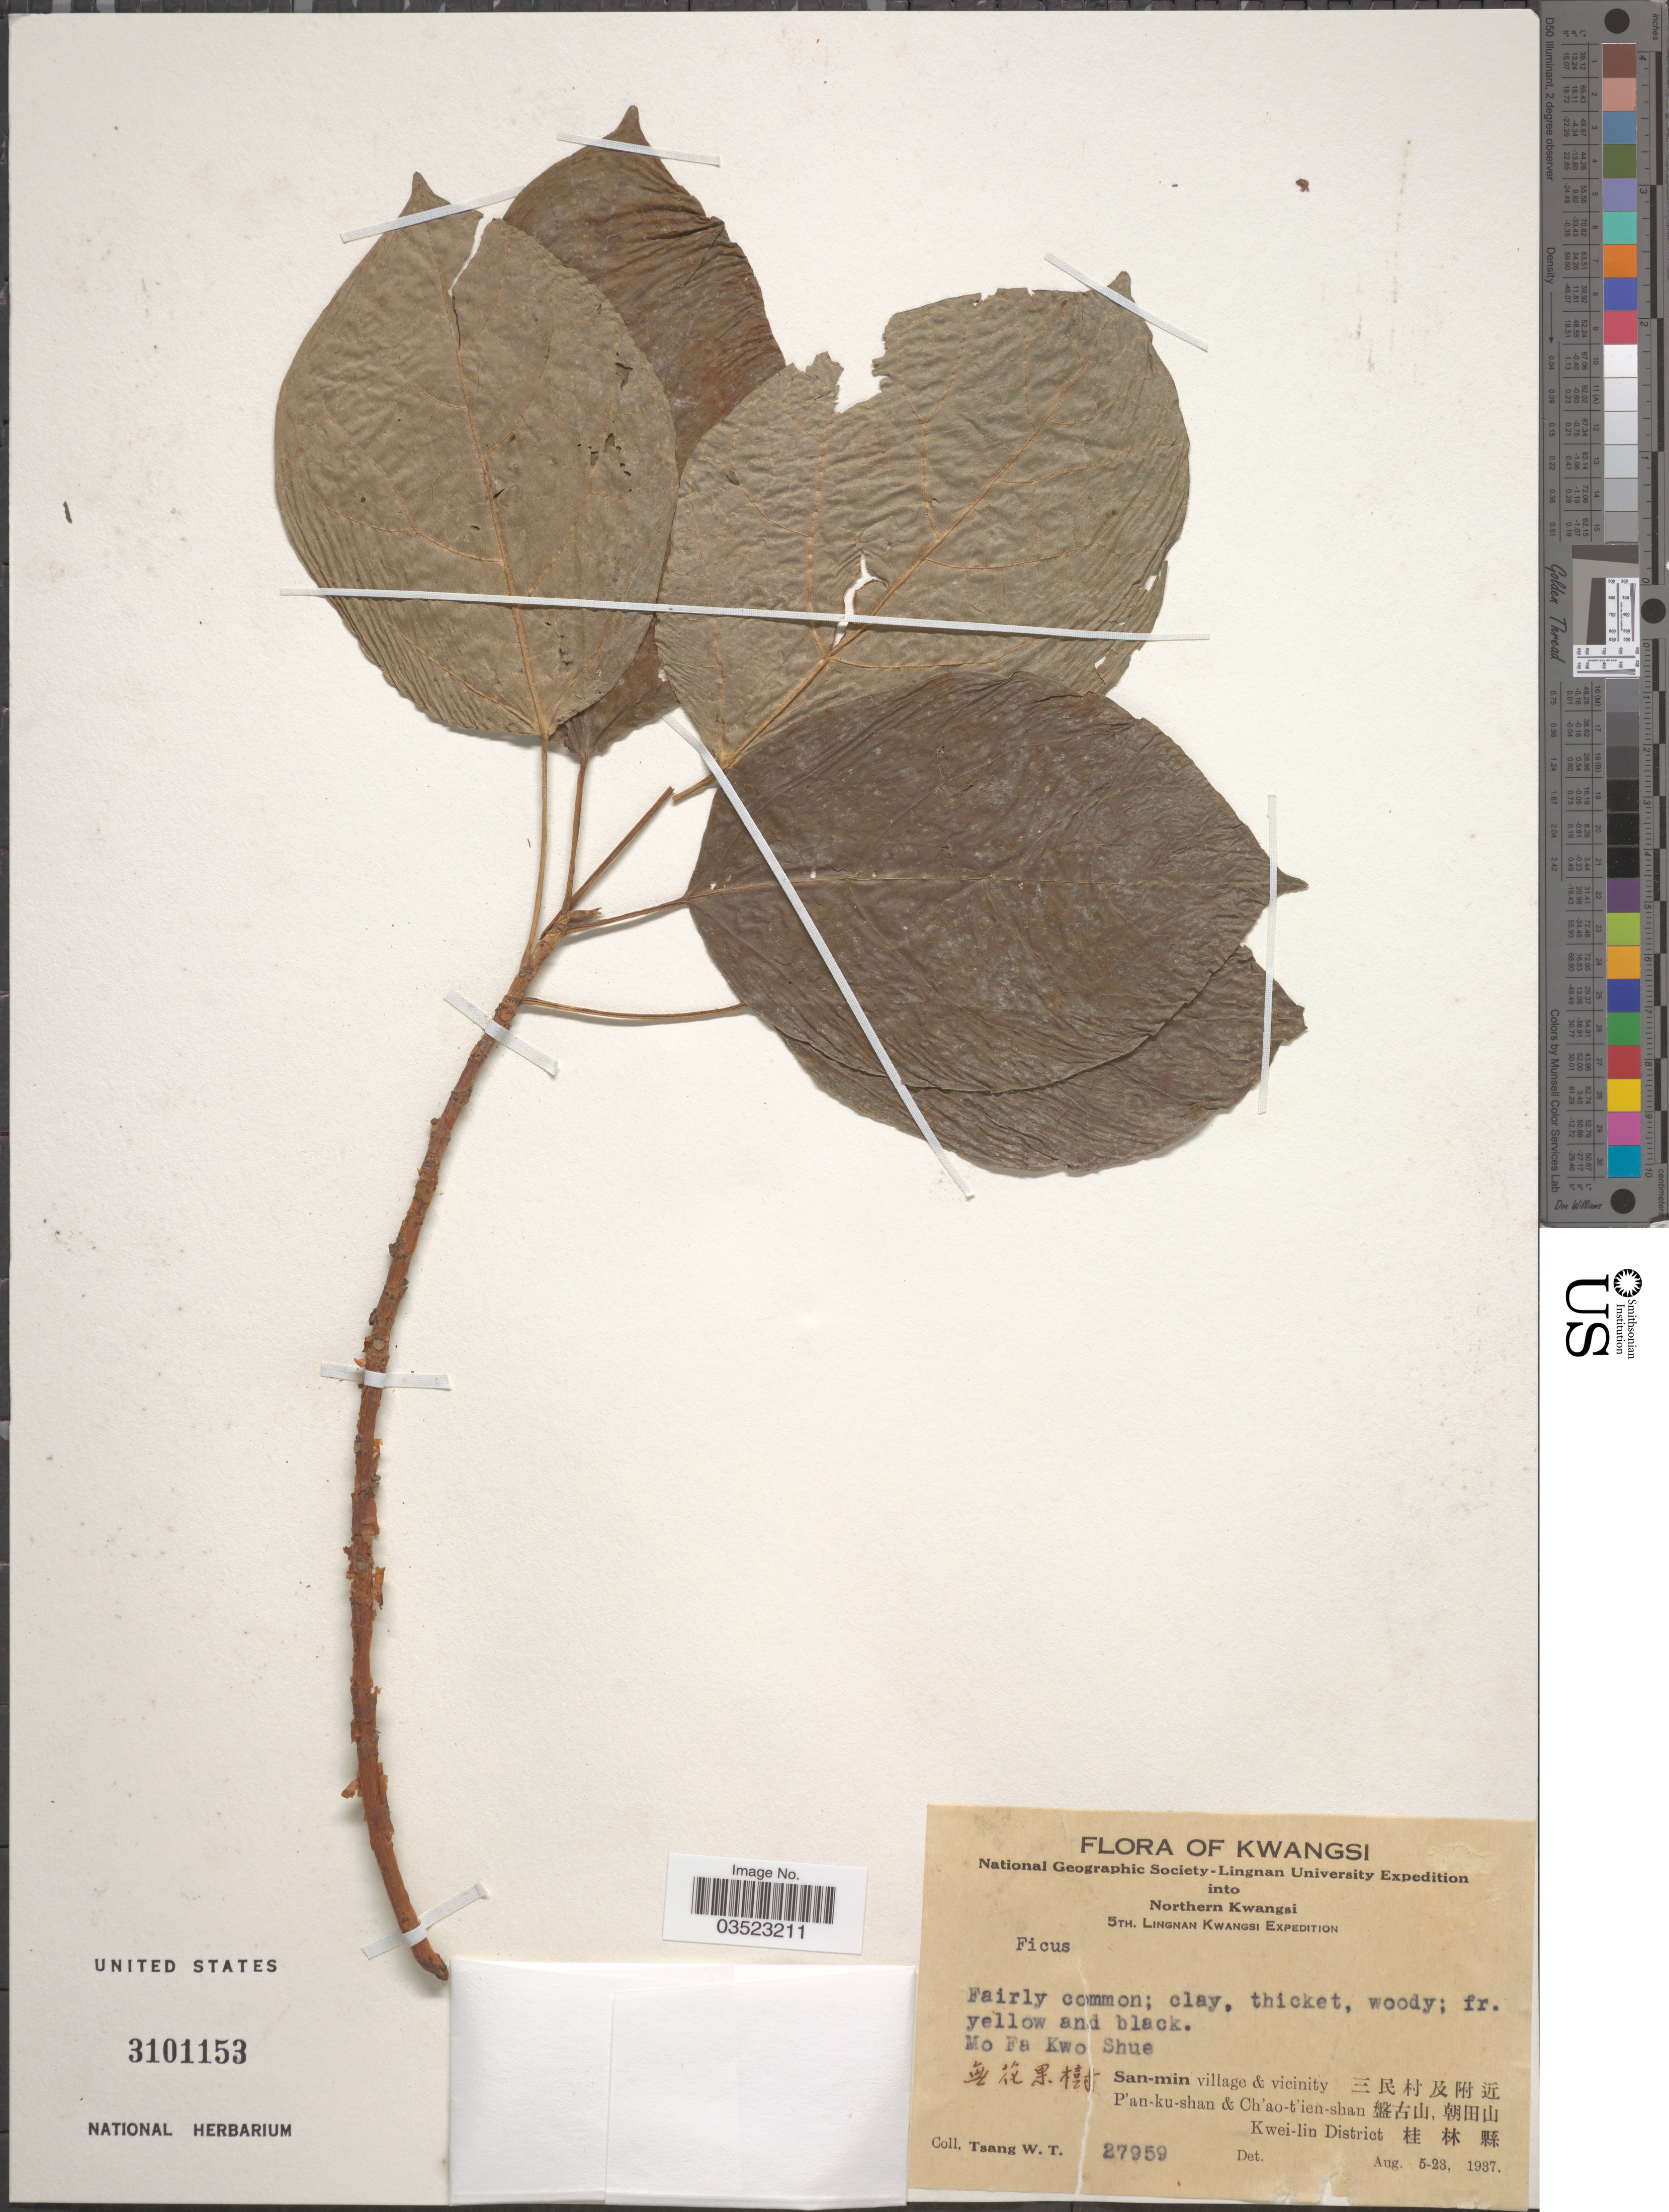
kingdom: Plantae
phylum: Tracheophyta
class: Magnoliopsida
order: Rosales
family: Moraceae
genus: Ficus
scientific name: Ficus sp.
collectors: W. T. Tsang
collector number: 27959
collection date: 1937-08-05/1937-08-23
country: China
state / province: Guangxi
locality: Kwangsi. National Geographic Society-Lingnan University E[Foreign script]pedition into Northern Kwangsi. 5th. Lingnan Kwangsi E[Foreign script]pedition. Ma Fa Kwo Shue. San-min village & vicinity [Foreign script] P' an-ku-shan & Ch'ao-t'ien-shan [Foreign script] Kwei-lin District [Foreign script].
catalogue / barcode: US 3101153